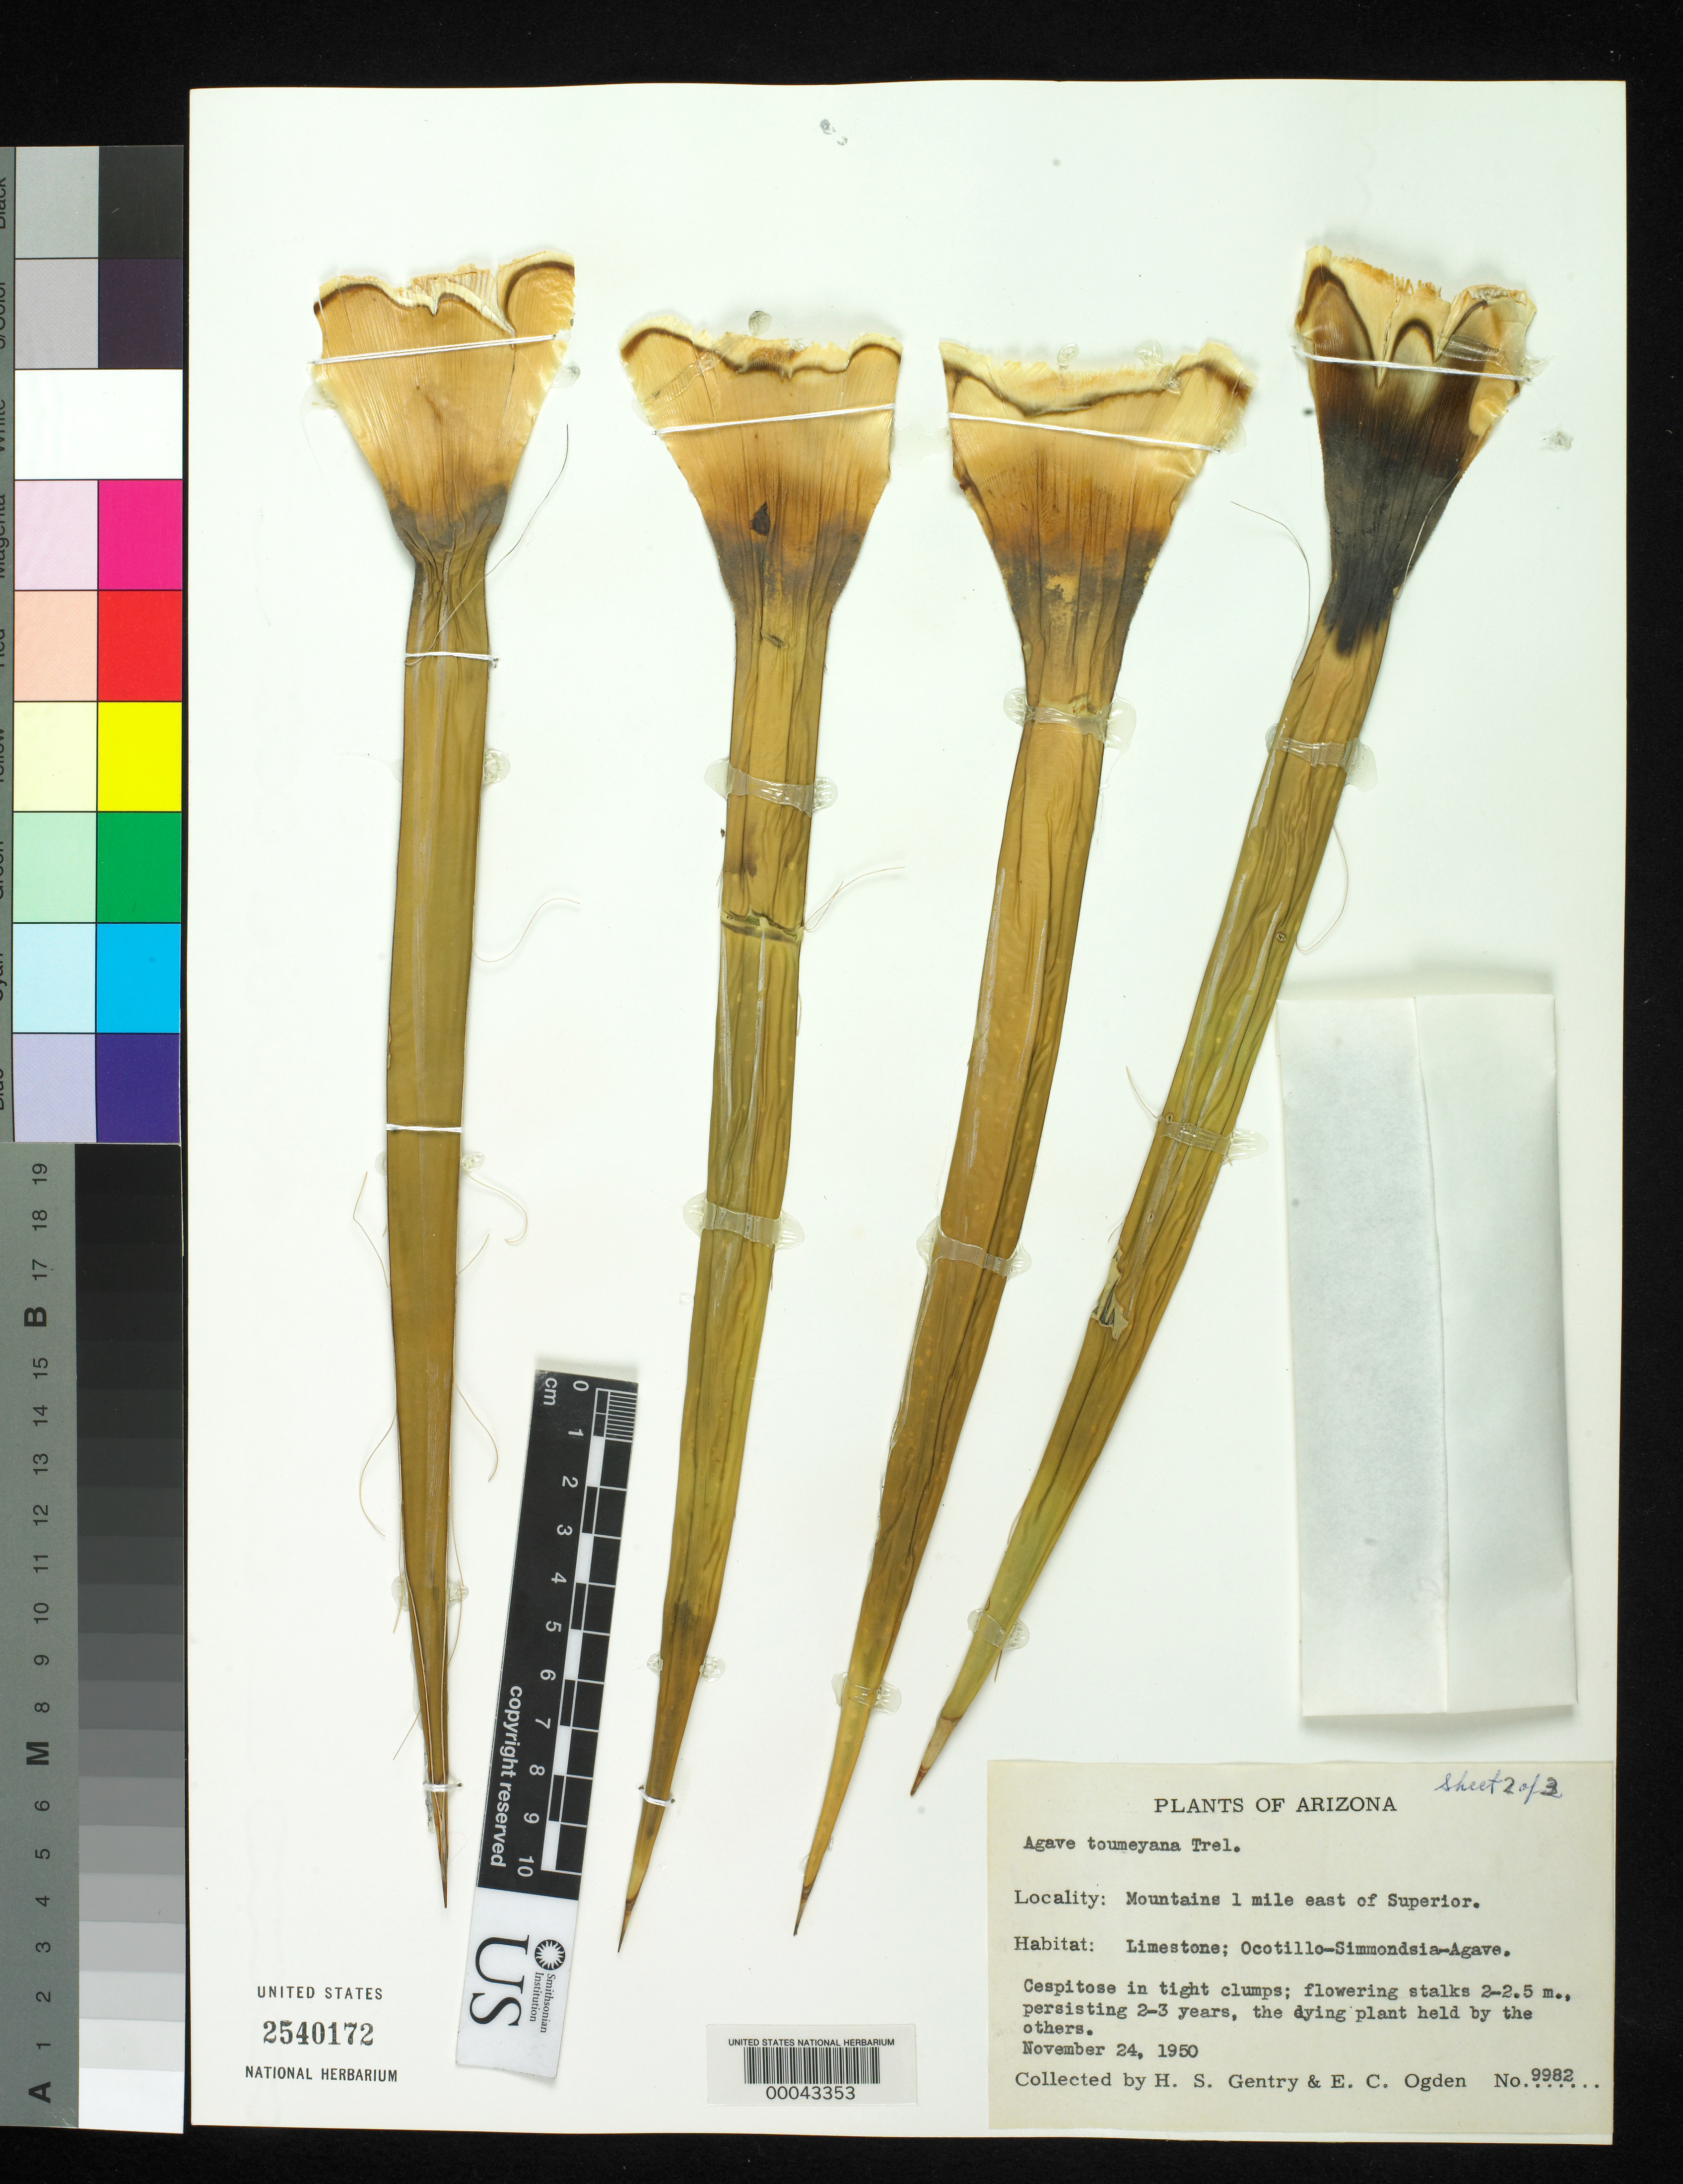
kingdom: Plantae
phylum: Tracheophyta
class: Liliopsida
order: Asparagales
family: Asparagaceae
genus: Agave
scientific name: Agave toumeyana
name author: Trel.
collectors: H. S. Gentry & E. C. Ogden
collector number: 9982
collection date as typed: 24 Nov 1950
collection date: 1950-11-24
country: United States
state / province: Arizona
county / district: Pinal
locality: Mountains 1 mi e of superior.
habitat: Limestone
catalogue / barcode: US 2540172